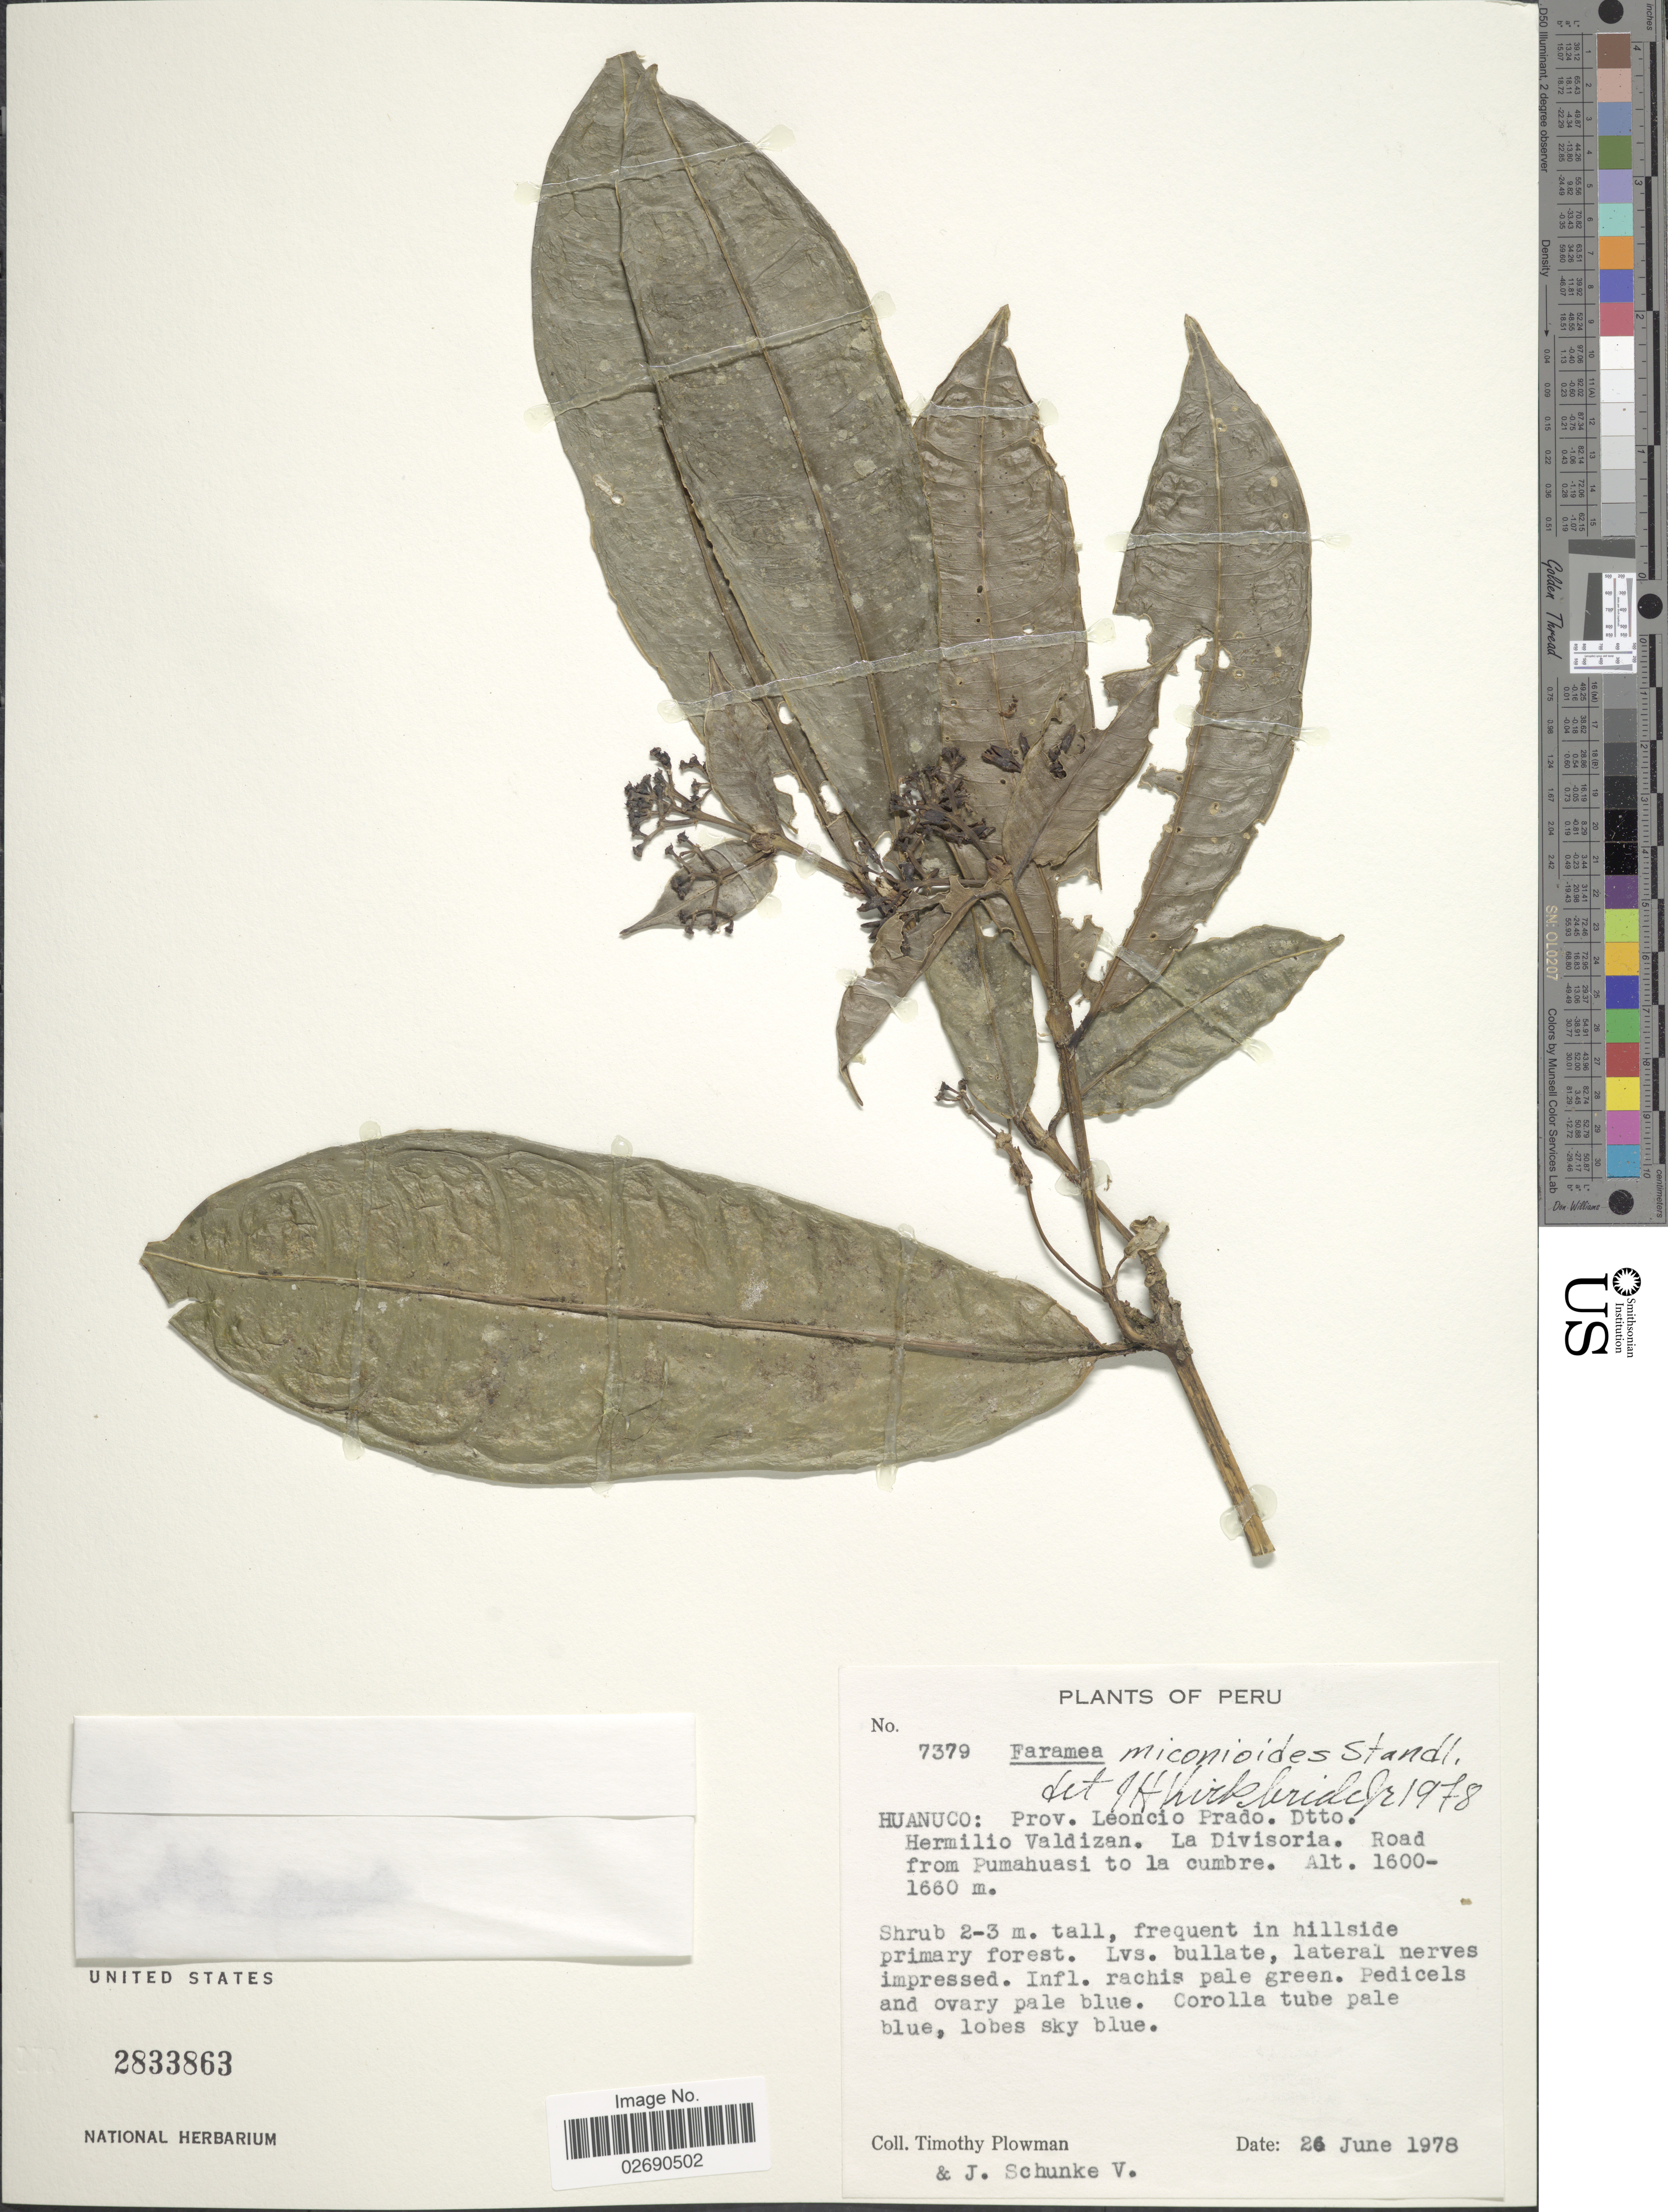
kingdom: Plantae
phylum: Tracheophyta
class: Magnoliopsida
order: Gentianales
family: Rubiaceae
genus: Faramea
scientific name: Faramea miconioides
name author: Standl.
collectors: T. Plowman & J. Schunke Vigo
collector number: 7379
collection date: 1978-06-26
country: Peru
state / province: Huánuco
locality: Prov. Leoncio Prado, Dtto. Hermilio Valdizan, La Divisoria, Road from Pumahuasi to la cumbre.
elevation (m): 1600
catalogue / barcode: US 2833863